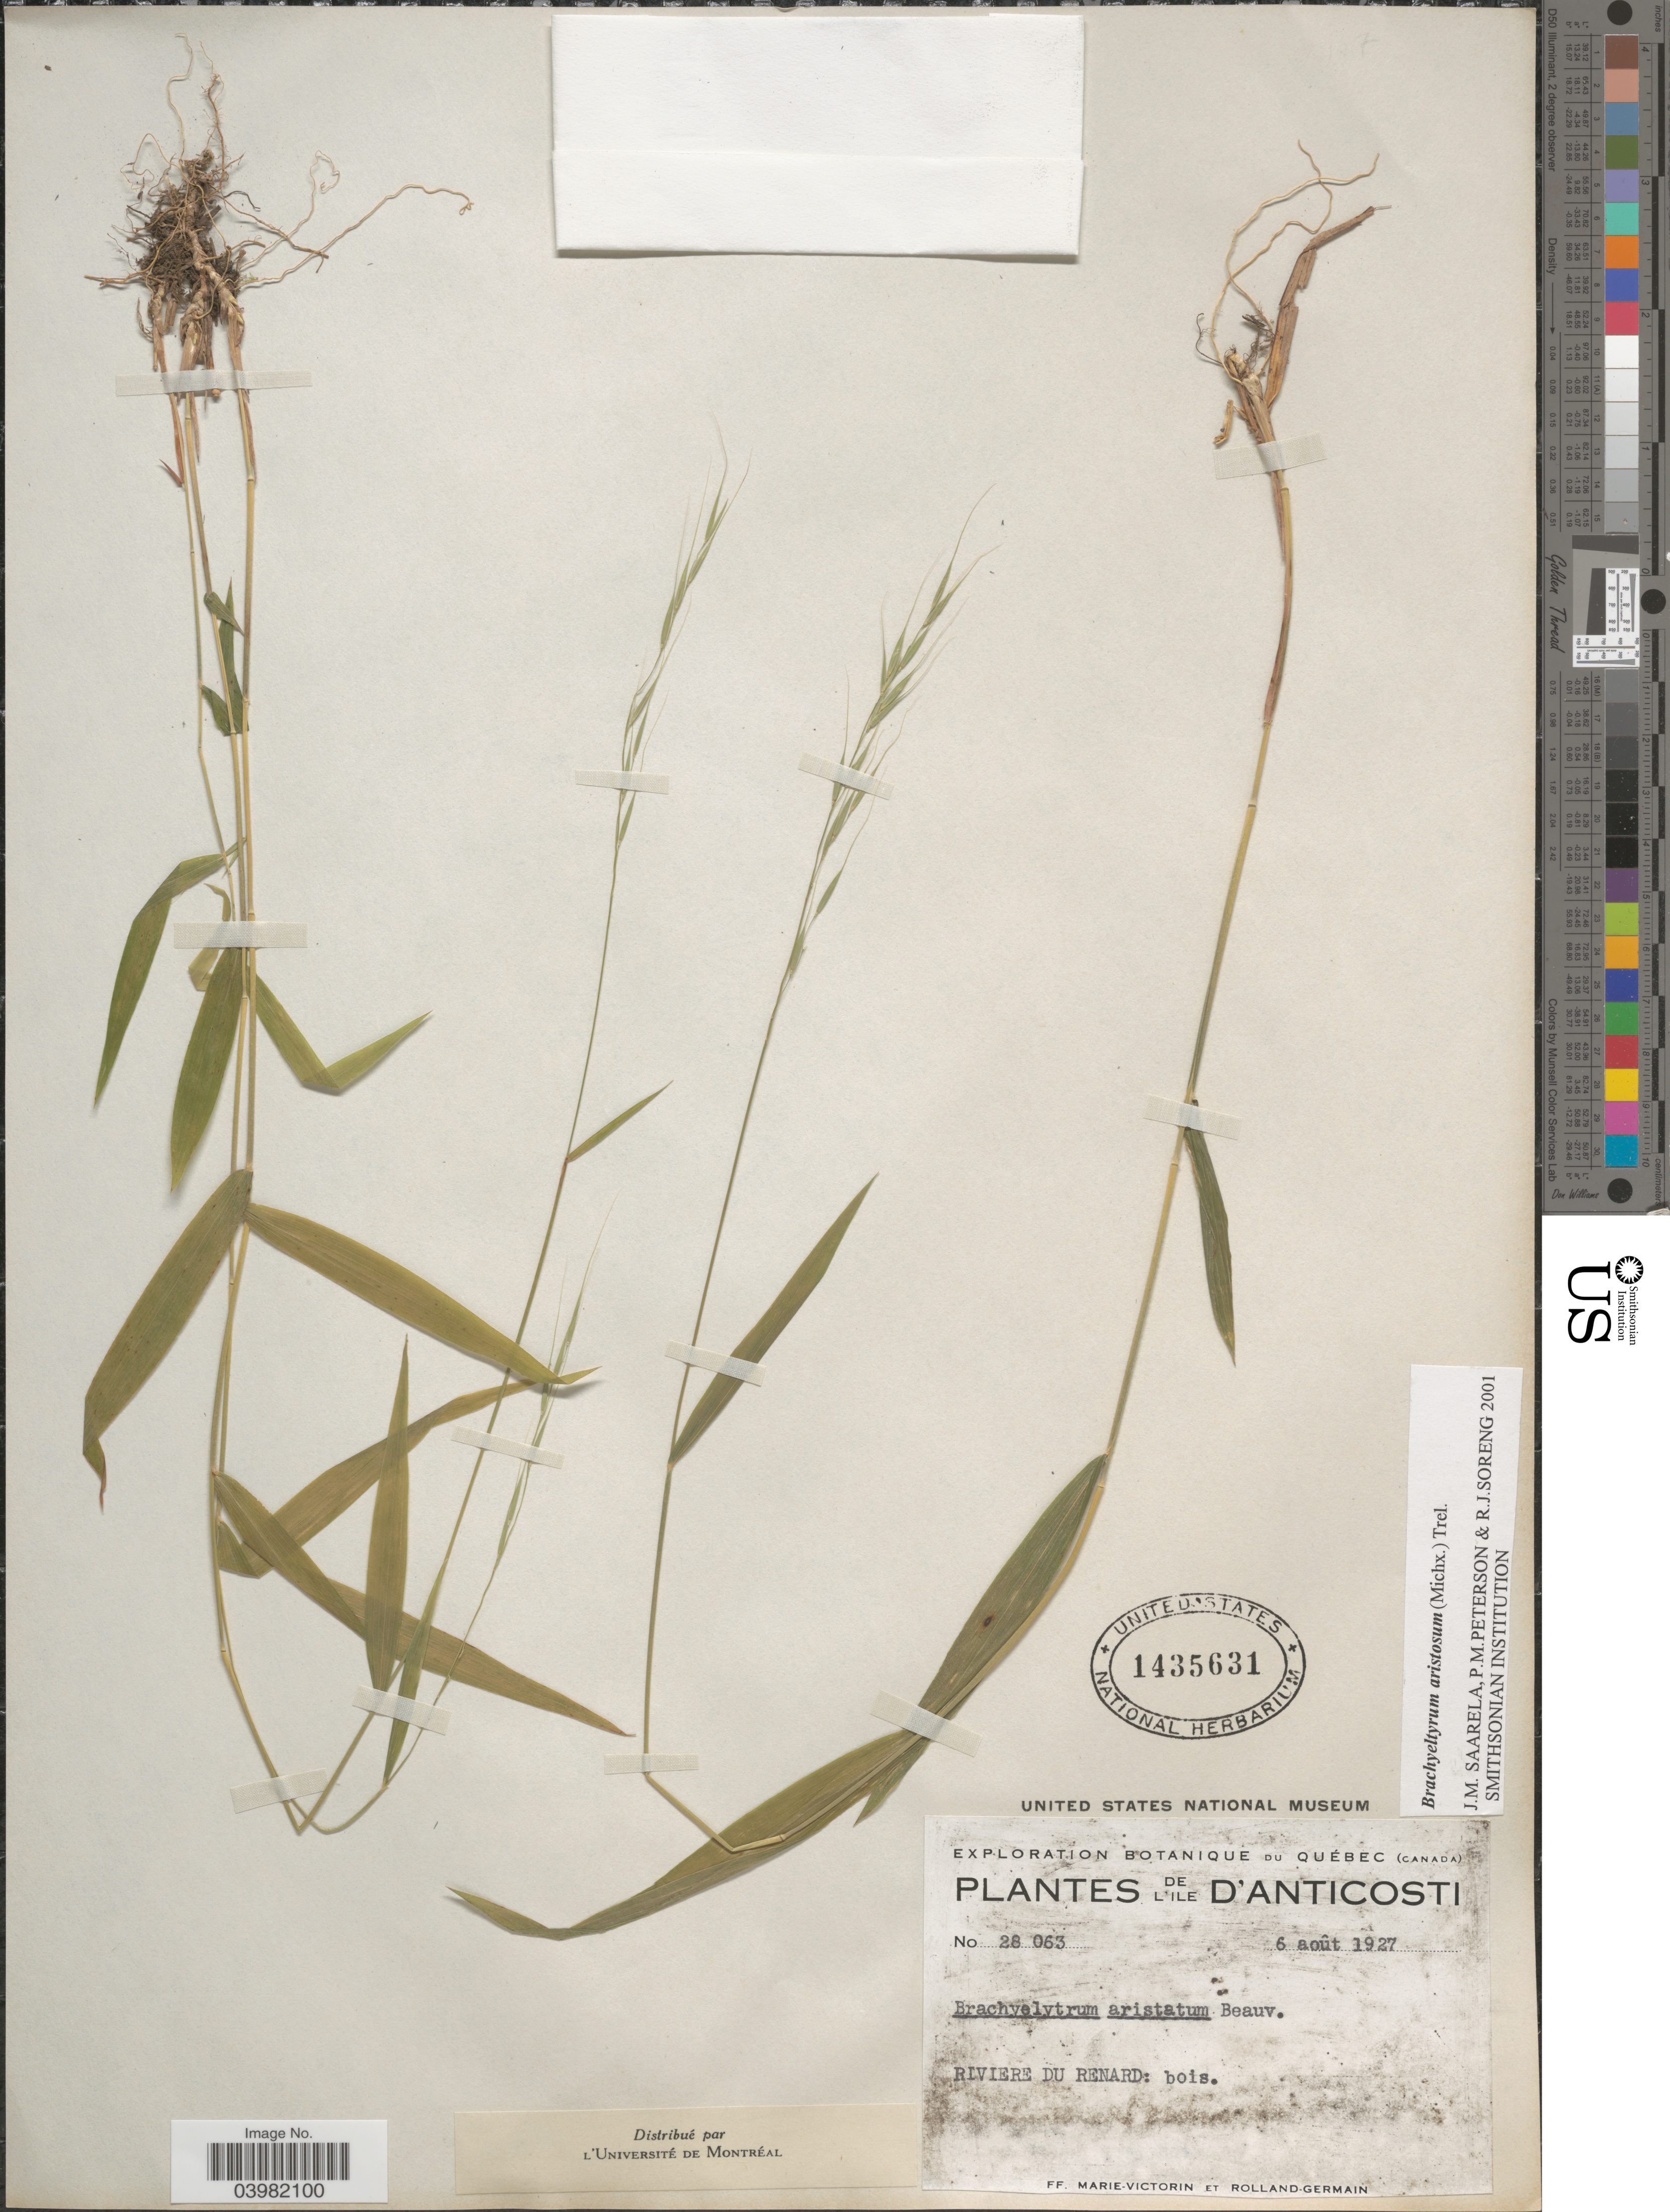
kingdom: Plantae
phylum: Tracheophyta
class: Liliopsida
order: Poales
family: Poaceae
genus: Brachyelytrum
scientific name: Brachyelytrum aristosum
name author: (Michx.) P. Beauv. ex Trel.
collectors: F. Marie-Victorin & Rolland-Germain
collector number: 28063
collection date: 1927-08-06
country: Canada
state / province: Quebec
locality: L'Ile D'Anticosti. Riviere du Renard.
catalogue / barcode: US 1435631